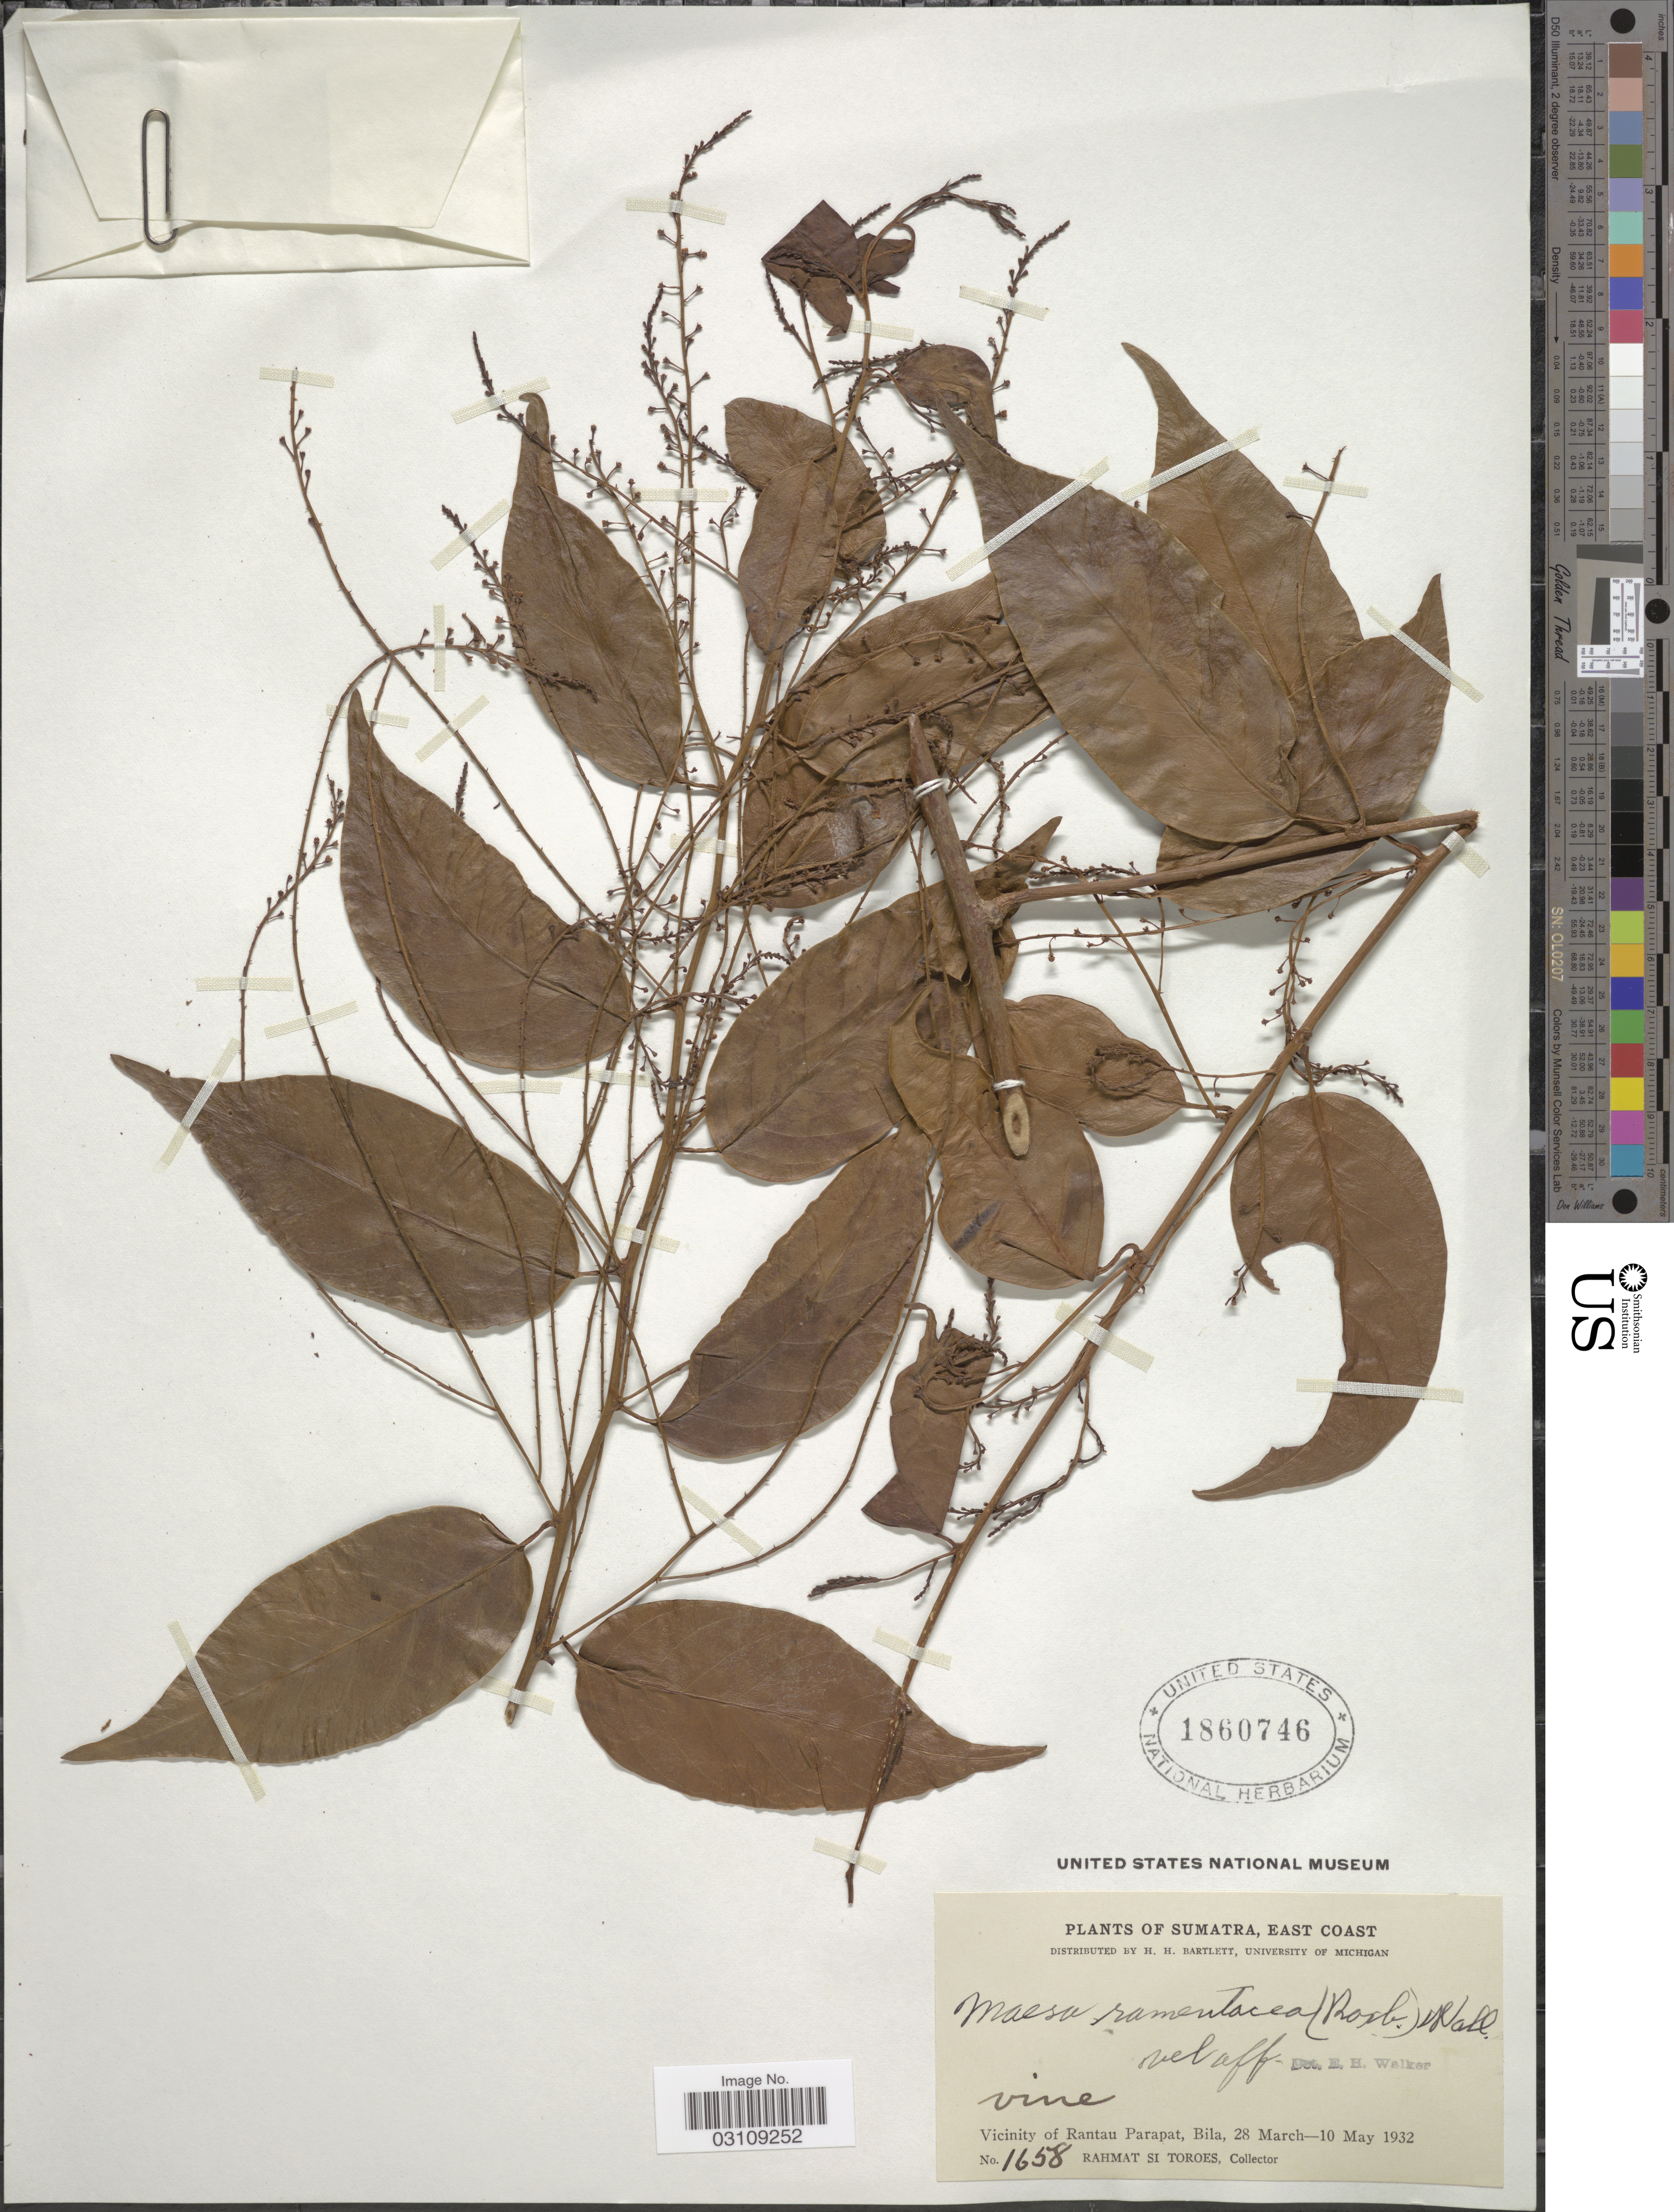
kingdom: Plantae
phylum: Tracheophyta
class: Magnoliopsida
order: Ericales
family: Primulaceae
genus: Maesa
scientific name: Maesa ramentacea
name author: (Roxb.) A. DC.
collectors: Rahmat Si Boeea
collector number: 1658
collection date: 1932-03-28/1932-05-10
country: Indonesia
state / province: Sumatra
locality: East Coast. Vicinity of Rantau Parapat, Bila.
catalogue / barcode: US 1860746